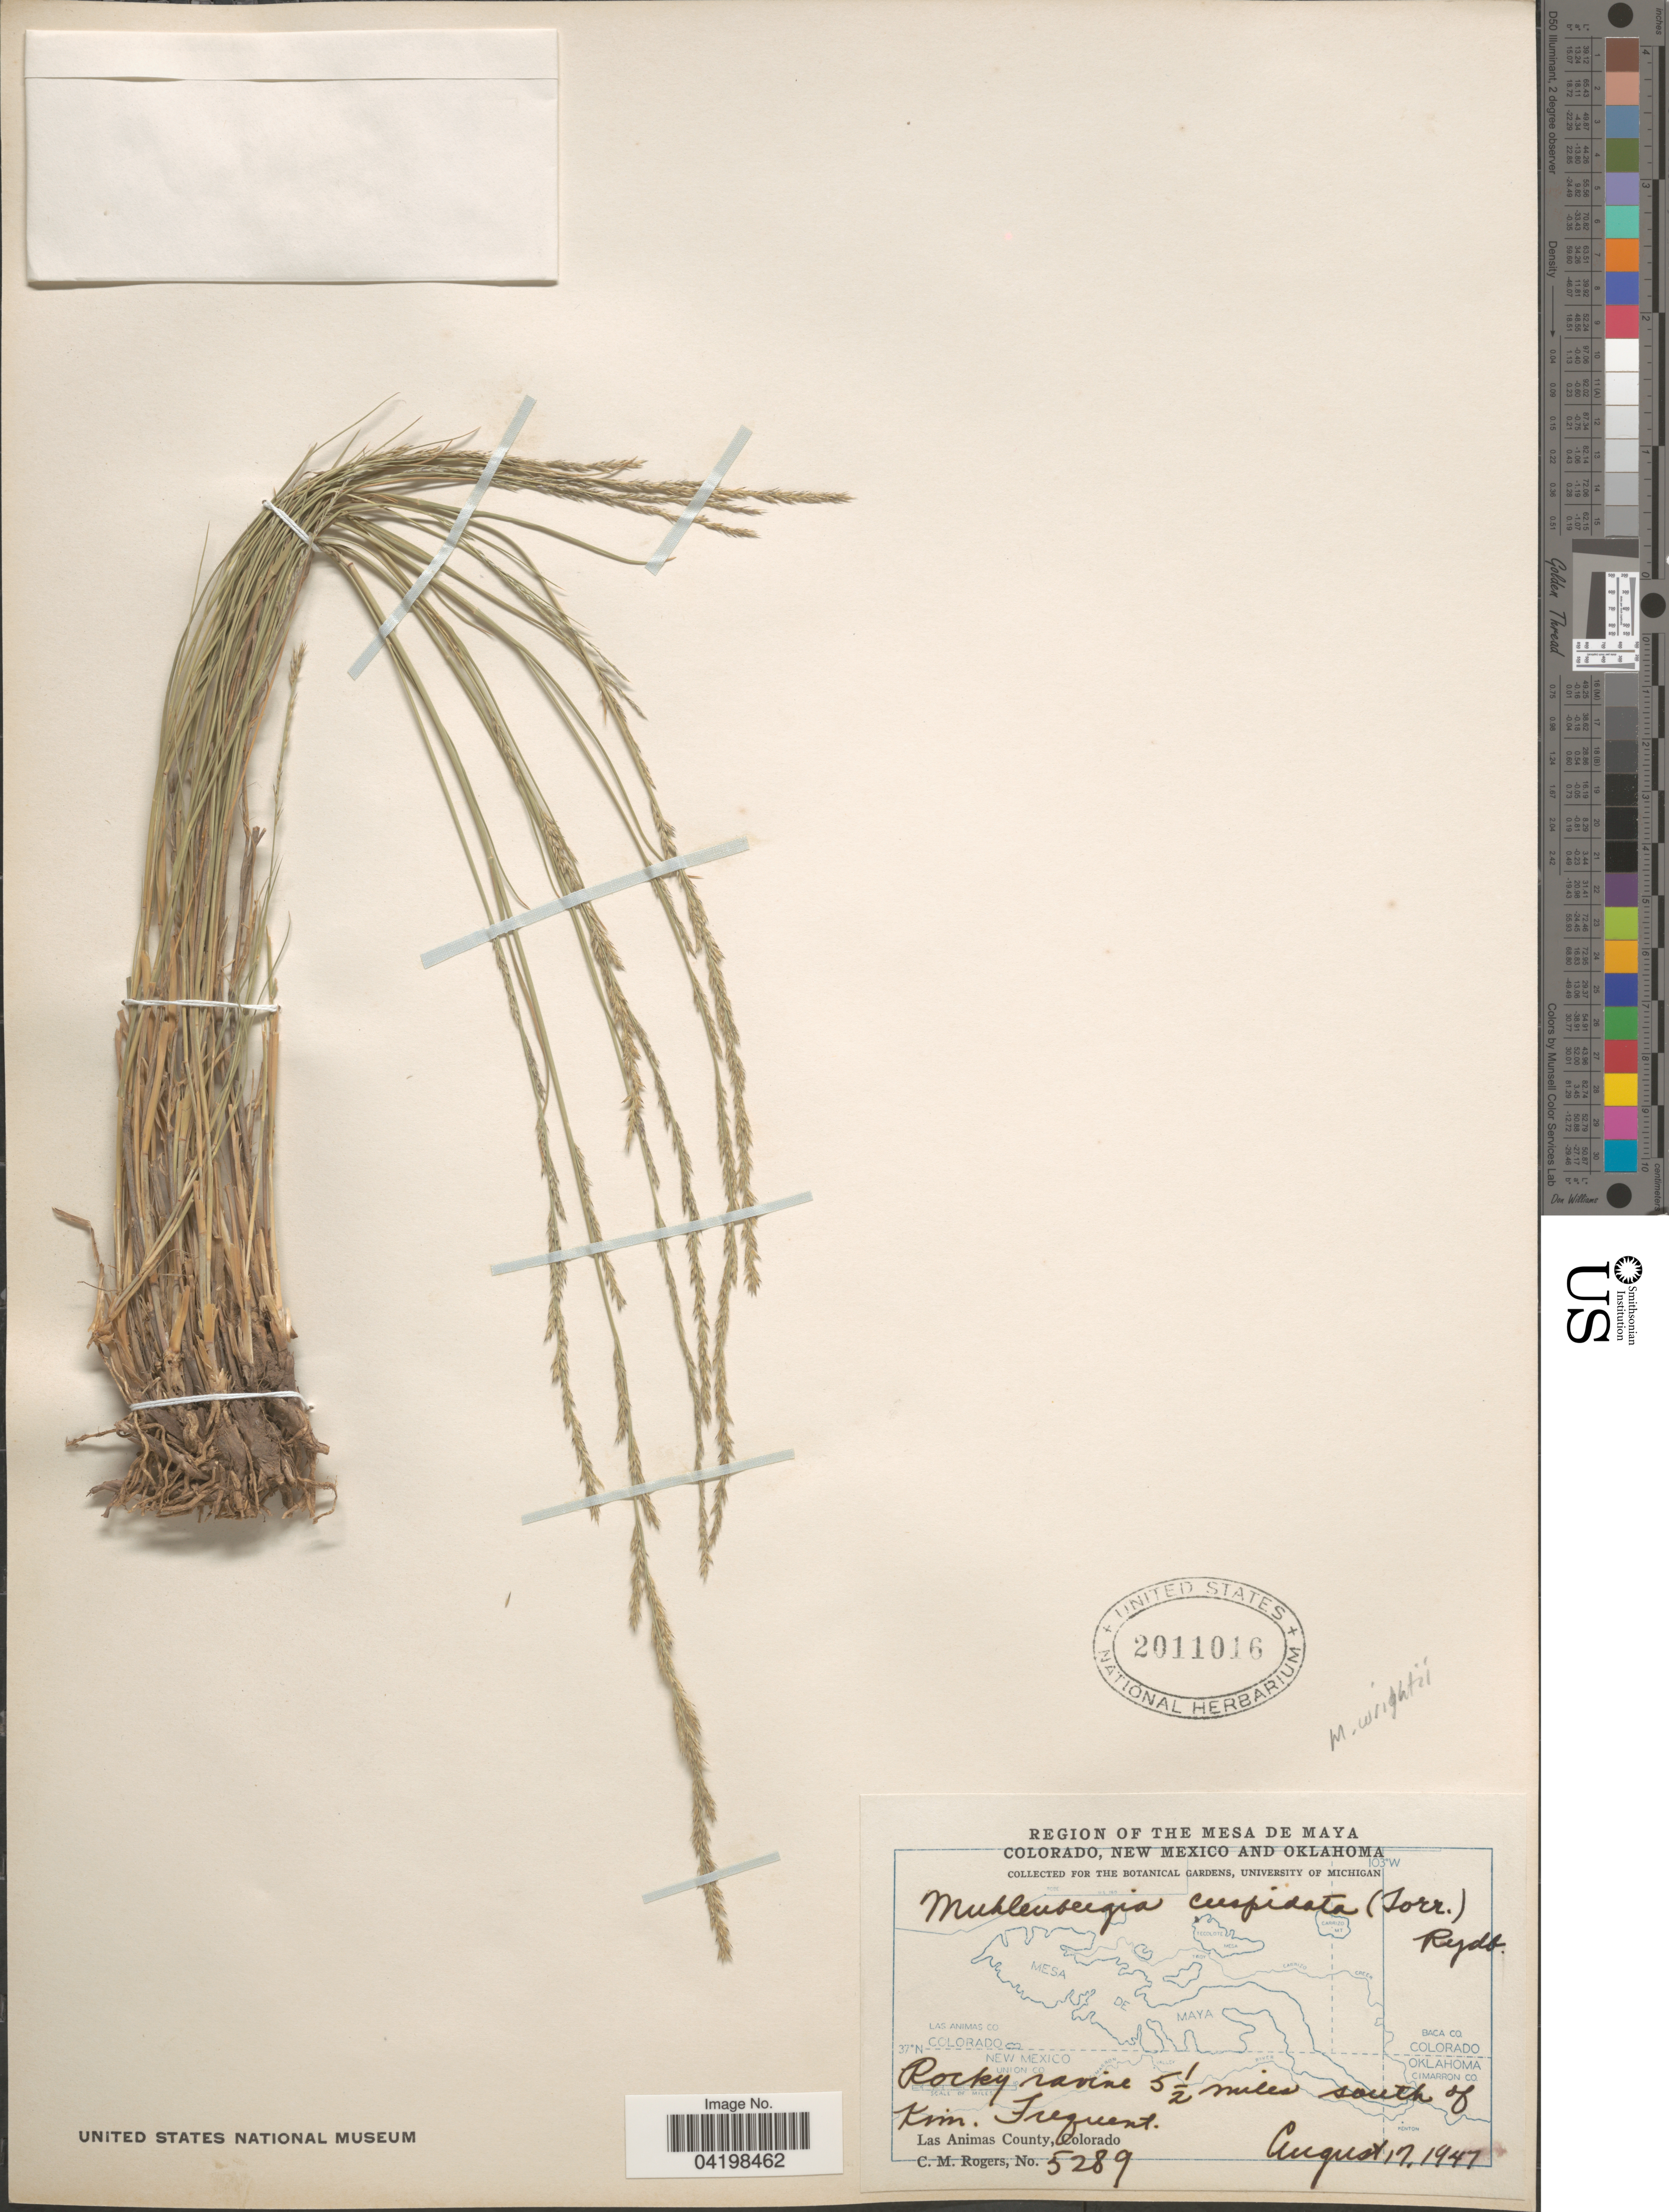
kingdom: Plantae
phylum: Tracheophyta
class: Liliopsida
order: Poales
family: Poaceae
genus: Muhlenbergia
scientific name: Muhlenbergia wrightii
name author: Vasey ex J.M. Coult.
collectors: C. M. Rogers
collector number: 5289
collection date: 1947-08-17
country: United States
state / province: Colorado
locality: Region of the Mesa de Maya. Rocky ravine 5½ miles south of Kim. Las Animas County.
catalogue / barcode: US 2011016